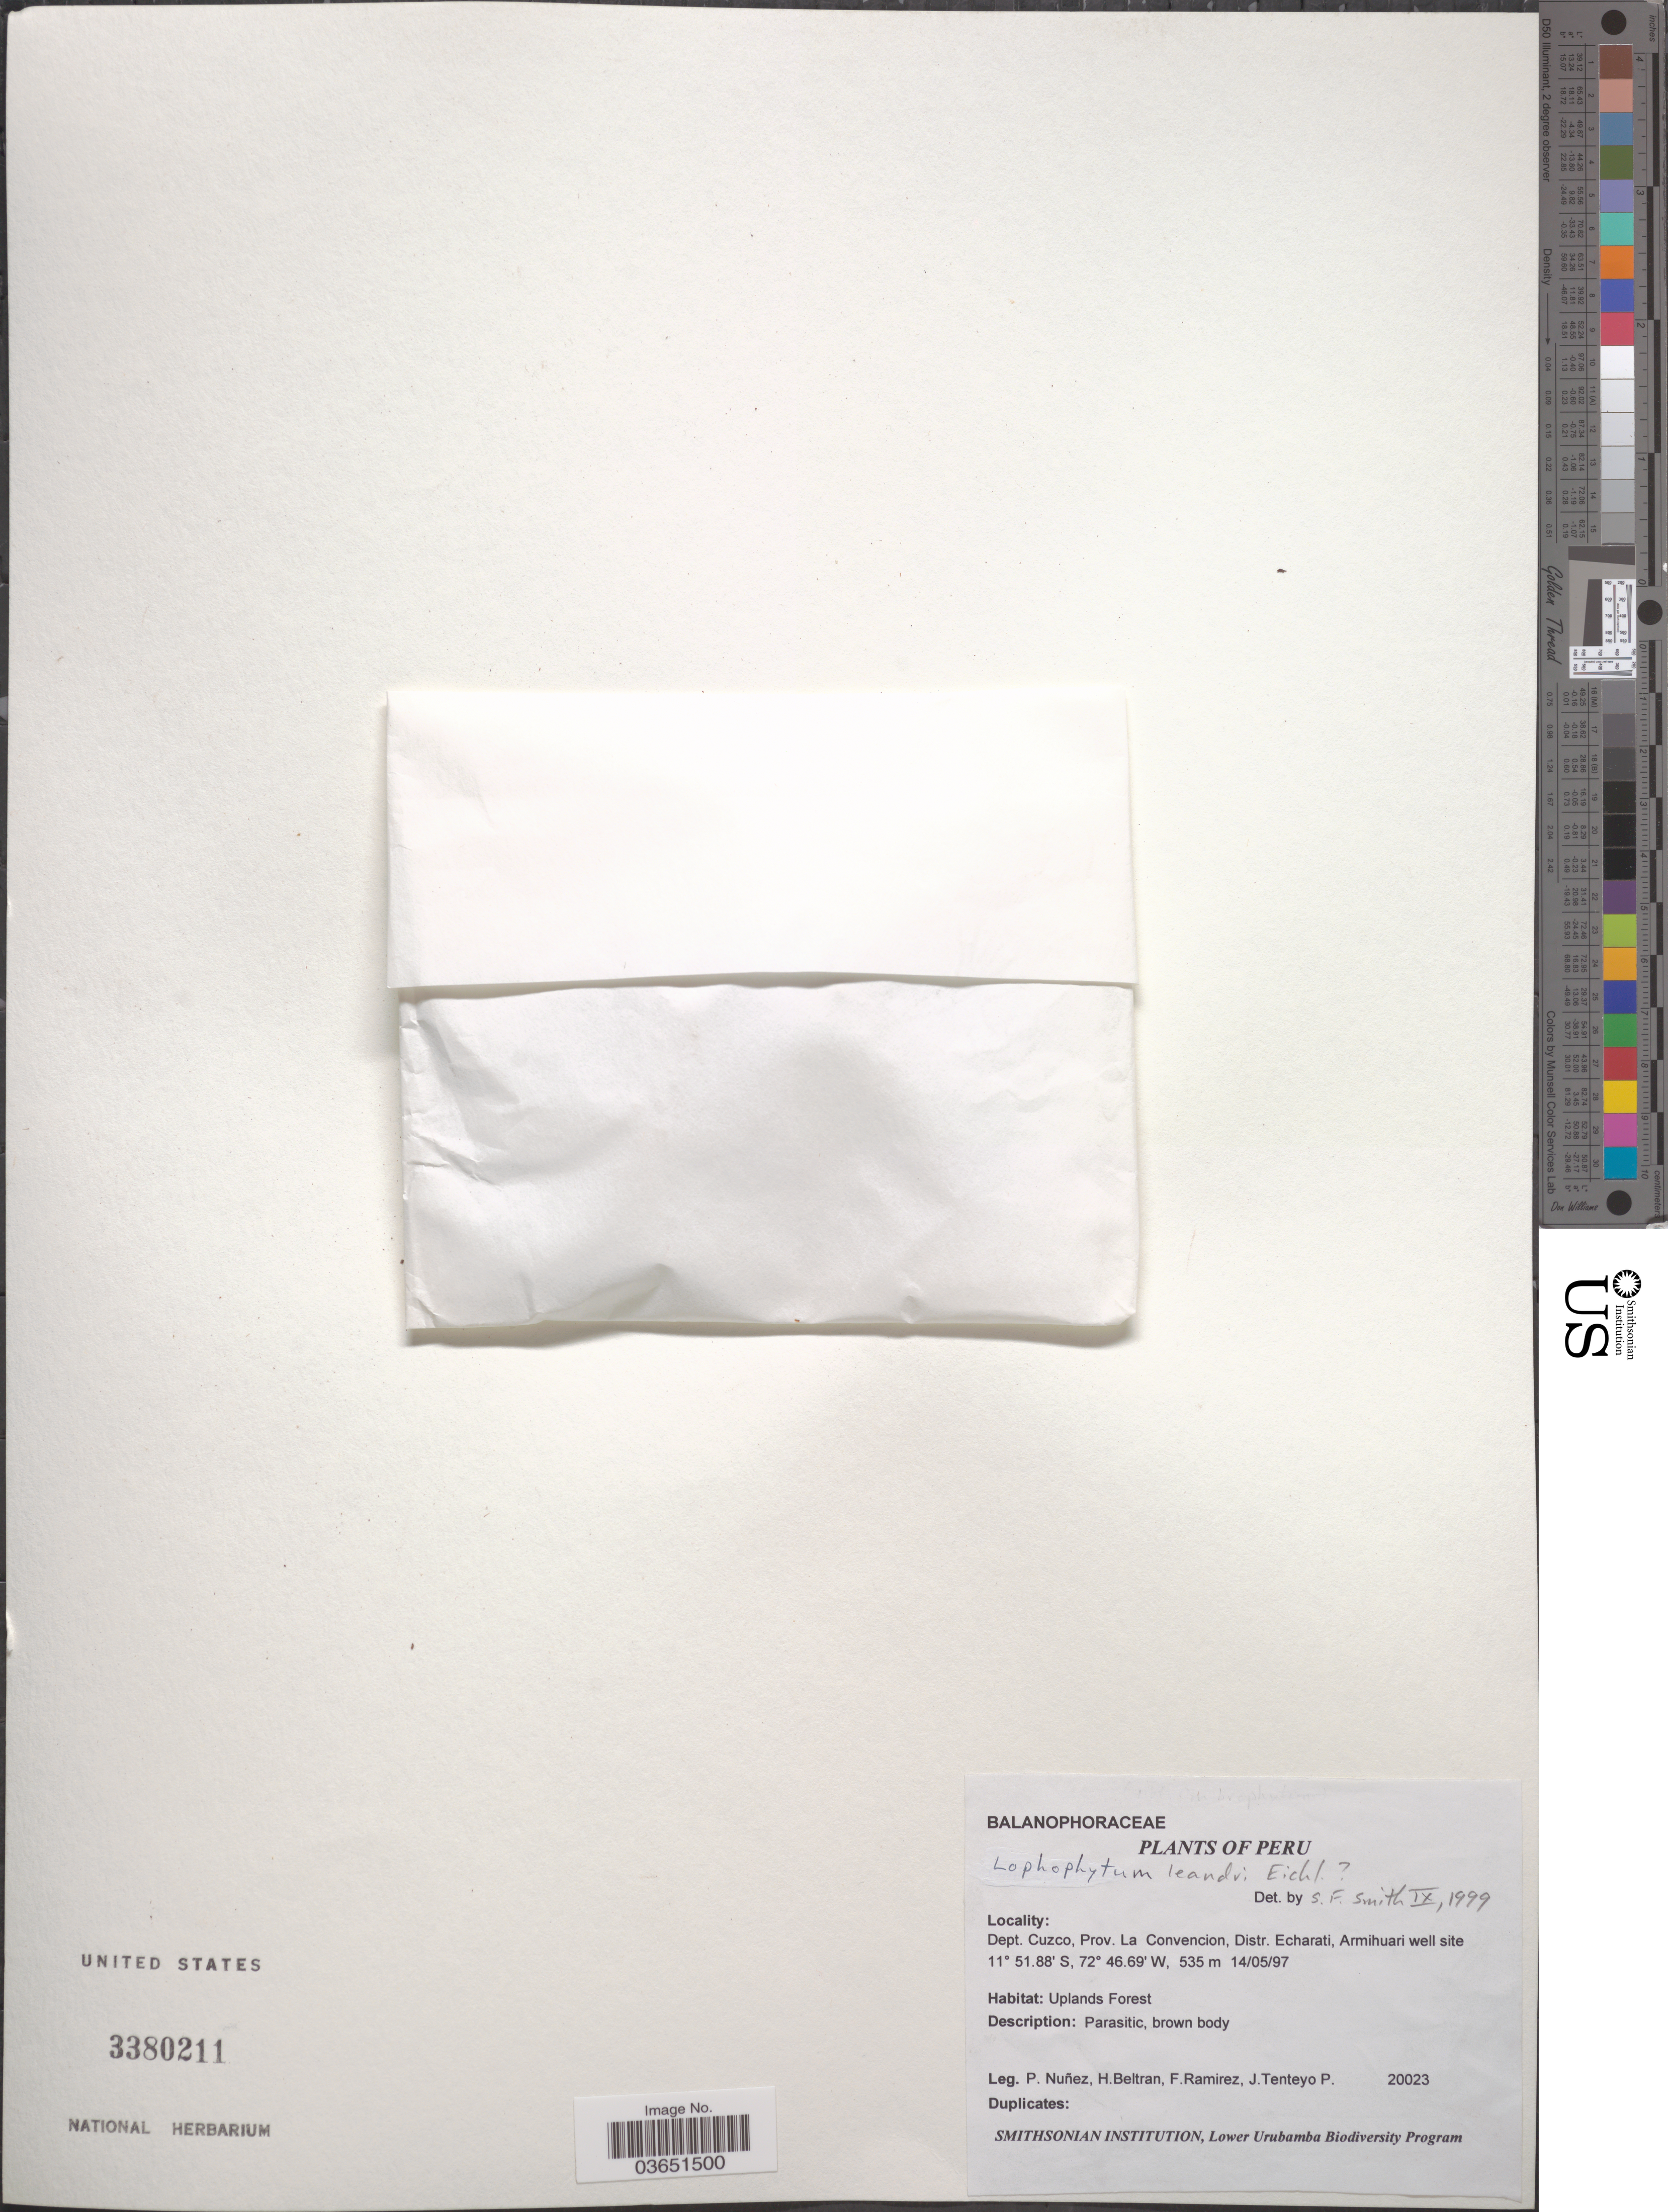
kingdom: Plantae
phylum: Tracheophyta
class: Magnoliopsida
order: Santalales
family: Balanophoraceae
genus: Lophophytum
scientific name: Lophophytum leandri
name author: Eichler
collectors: P. Nuñez V., H. Beltran, F. Ramirez & J. Tenteyo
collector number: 20023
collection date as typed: Transcribed d/m/y: 14/5/97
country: Peru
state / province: Cusco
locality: Dept. Cuzco, Prov. La Convencion, Distr. Echarati, Armihuari well site.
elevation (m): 535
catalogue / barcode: US 3380211